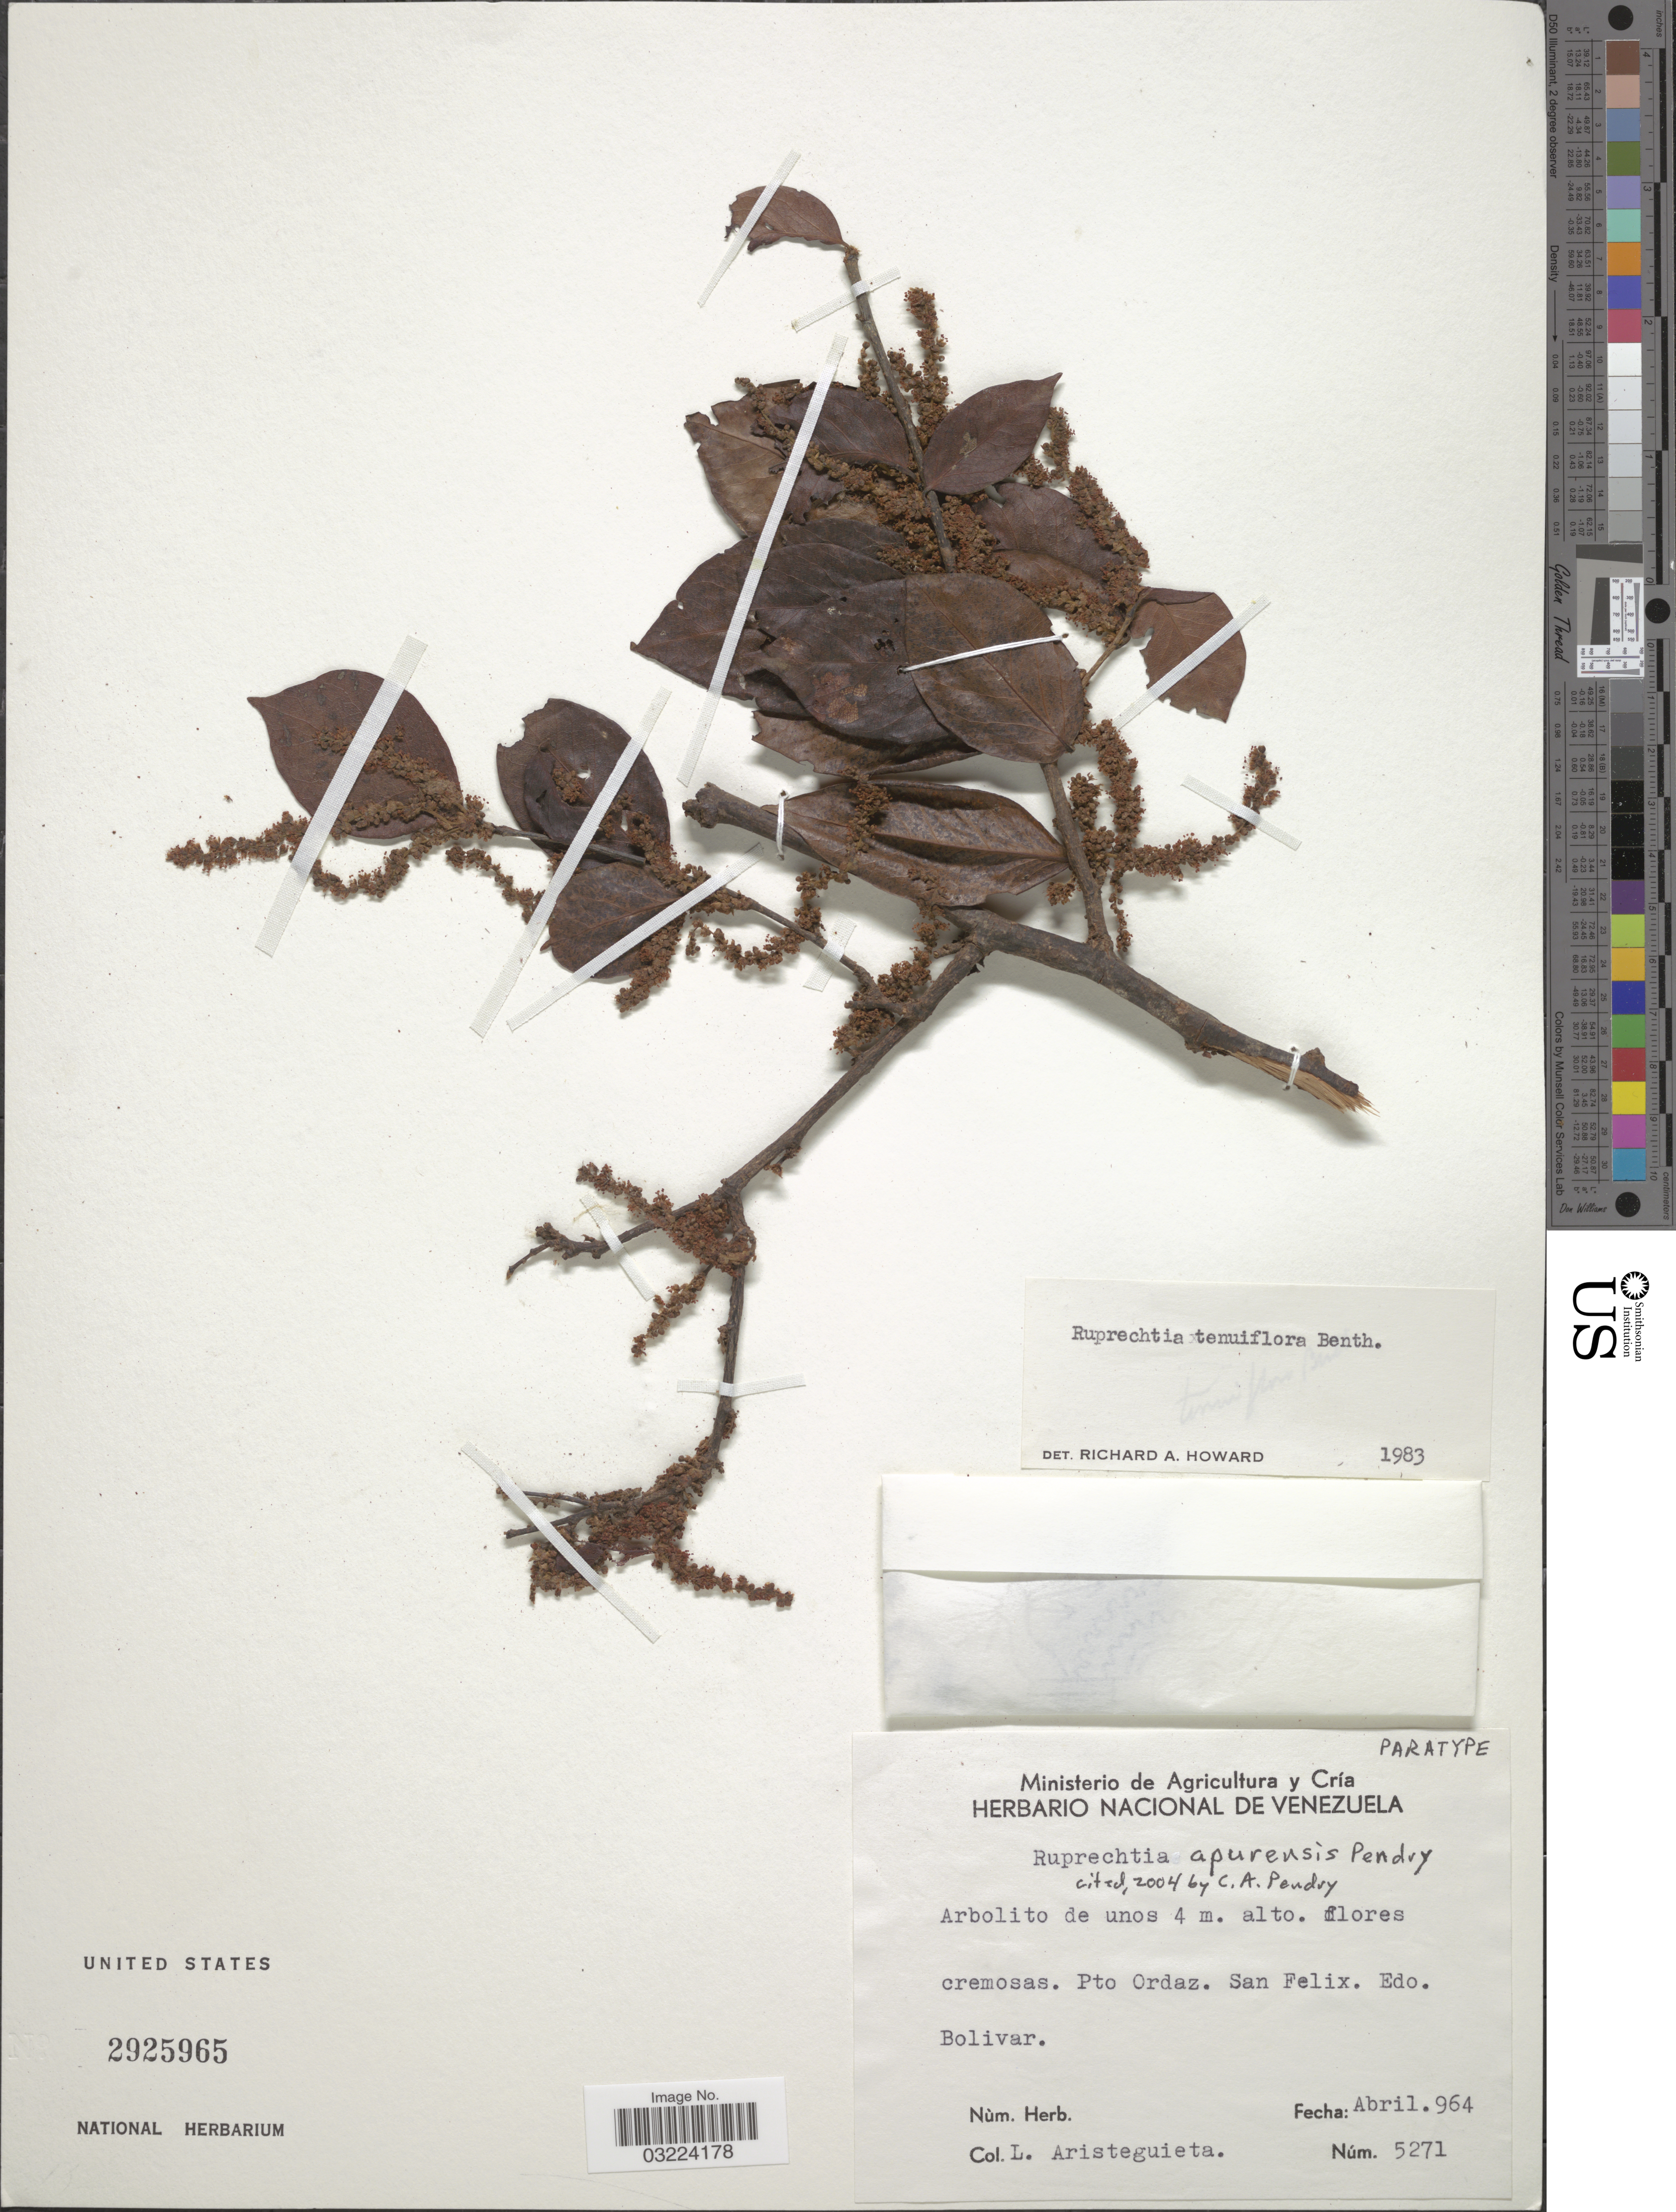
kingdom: Plantae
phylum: Tracheophyta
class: Magnoliopsida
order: Caryophyllales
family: Polygonaceae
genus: Ruprechtia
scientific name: Ruprechtia apurensis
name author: Pendry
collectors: L. Aristeguieta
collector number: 5271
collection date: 1964-04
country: Venezuela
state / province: Bolivar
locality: Pto. Ordaz. San Felix.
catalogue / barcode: US 2925965